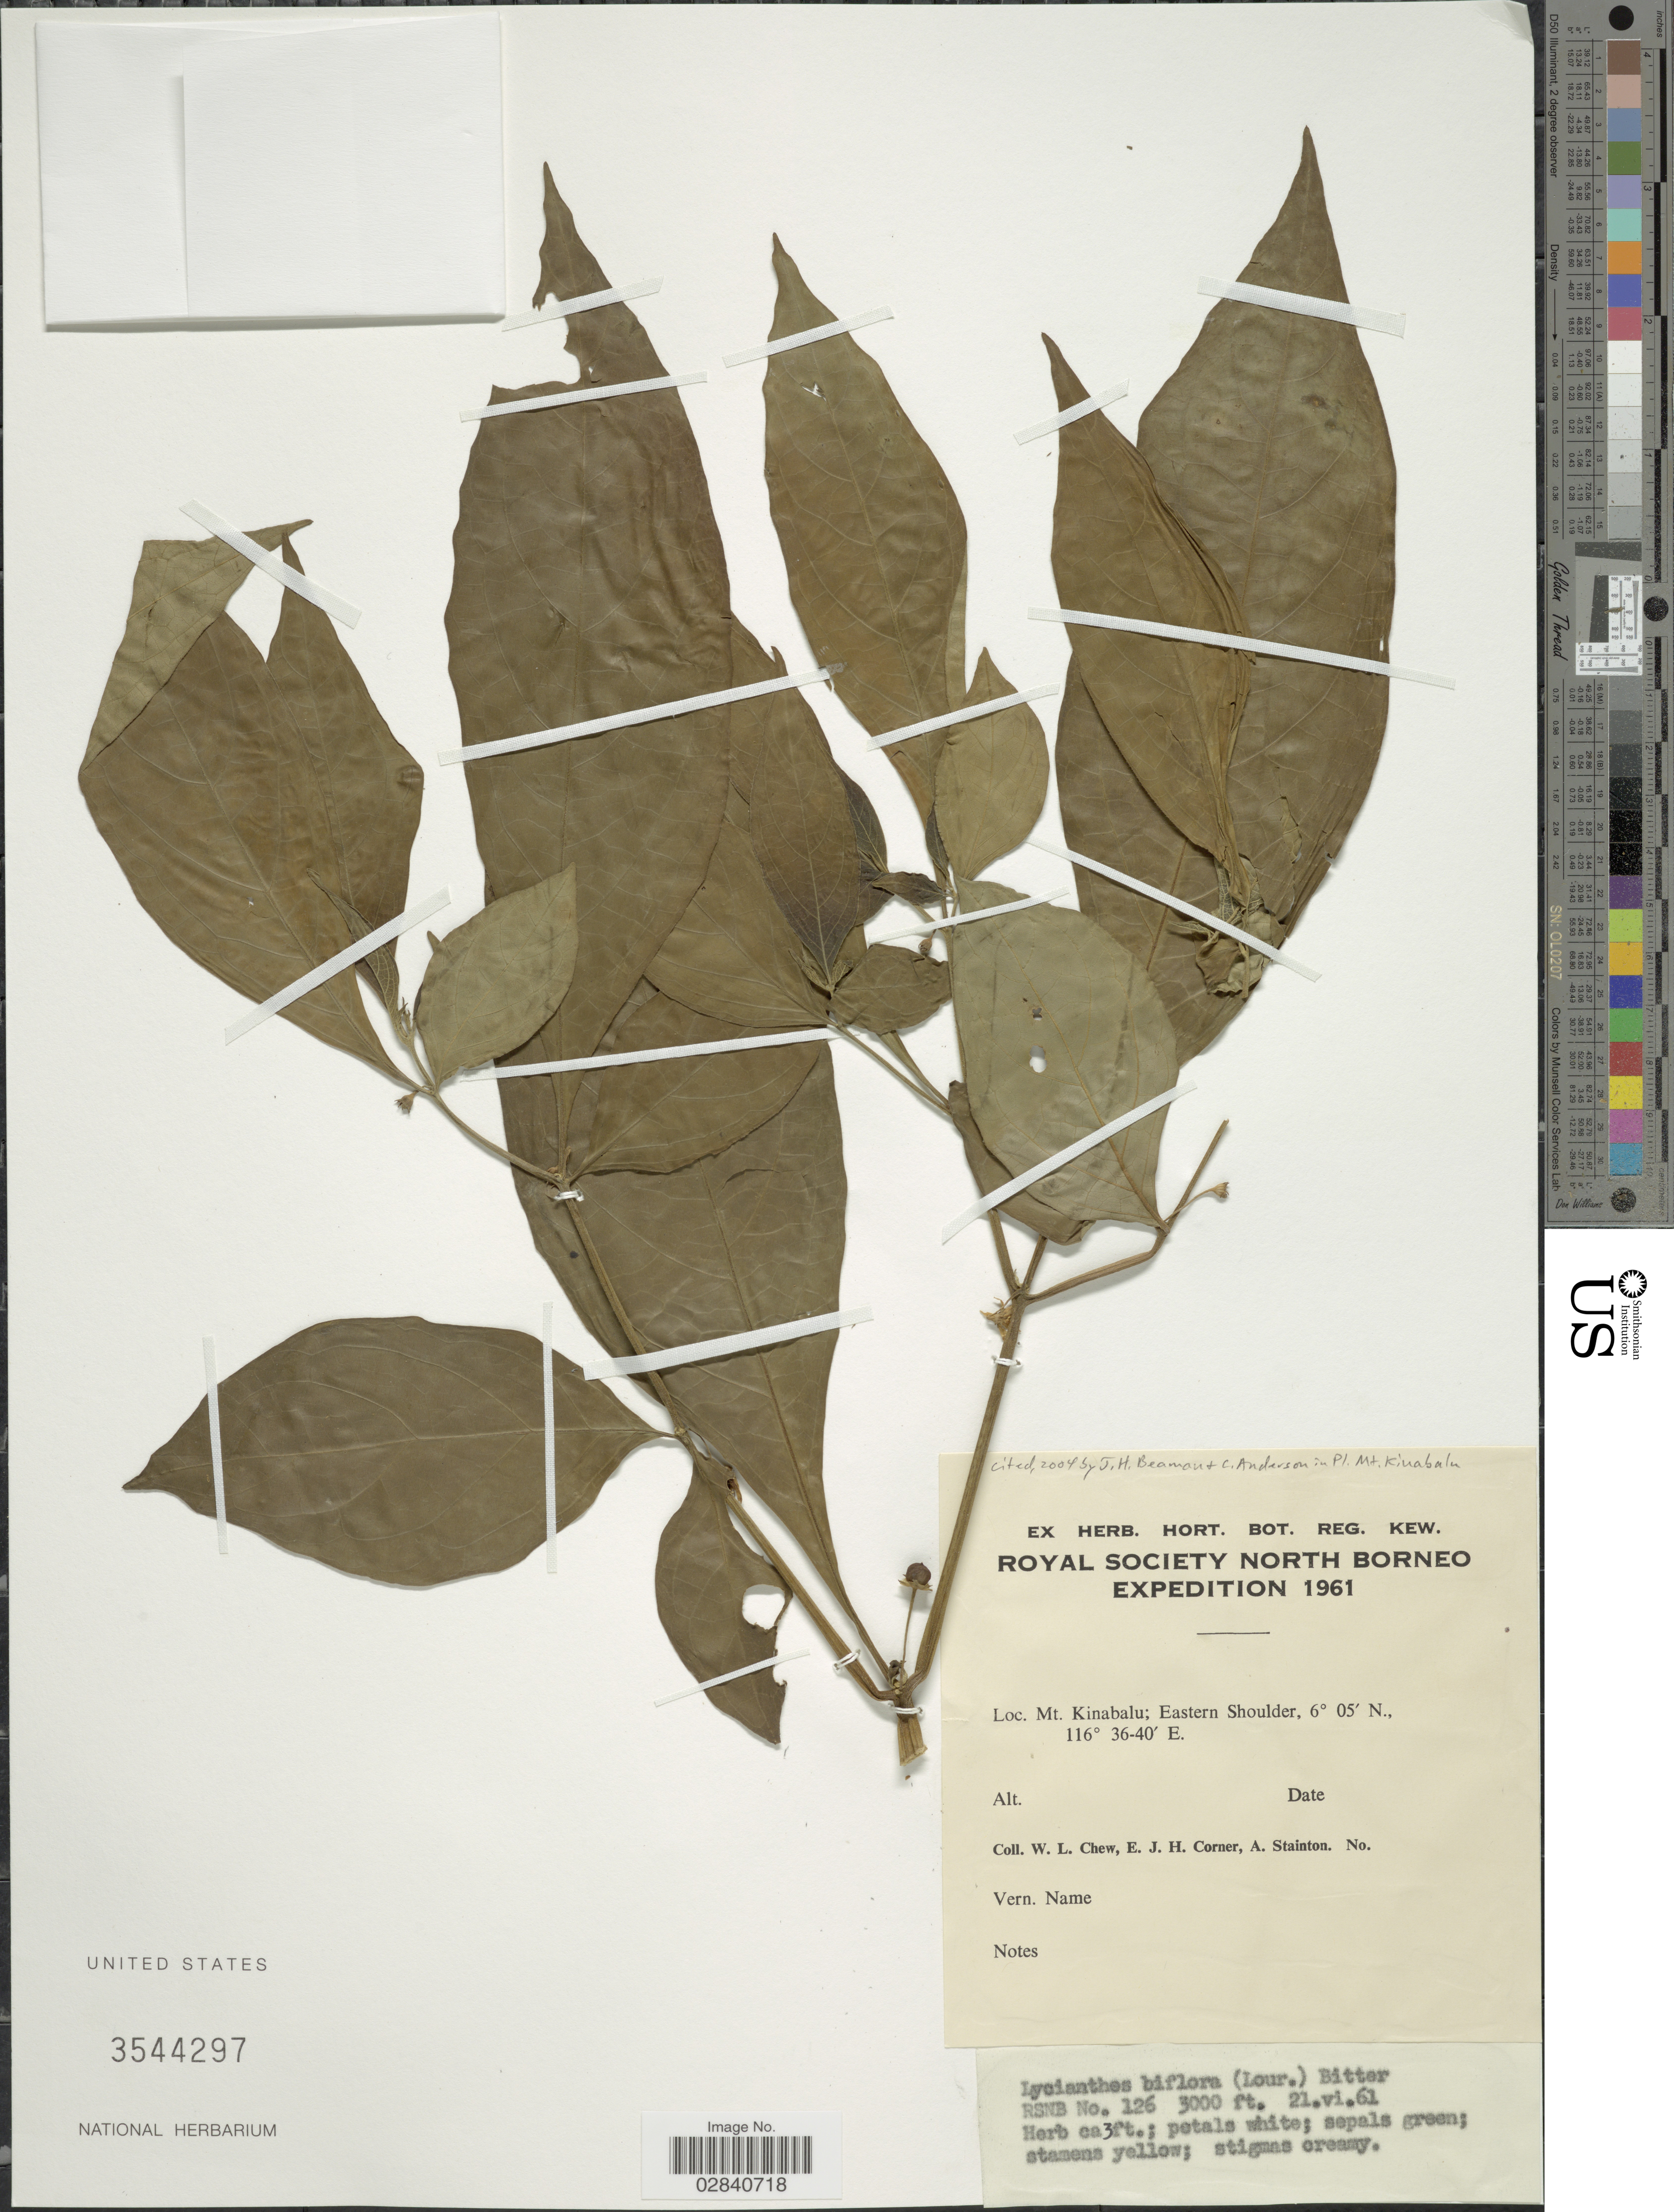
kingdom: Plantae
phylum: Tracheophyta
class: Magnoliopsida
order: Solanales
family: Solanaceae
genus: Lycianthes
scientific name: Lycianthes schizocalyx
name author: (Merr.) Bitter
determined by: Knapp, S. D.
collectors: W. Chew, E. Corner & A. Stainton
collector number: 126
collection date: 1961-06-21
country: Malaysia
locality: North Borneo. Mt. Kinabalu; Eastern Shoulder.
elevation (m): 914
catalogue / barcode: US 3544297